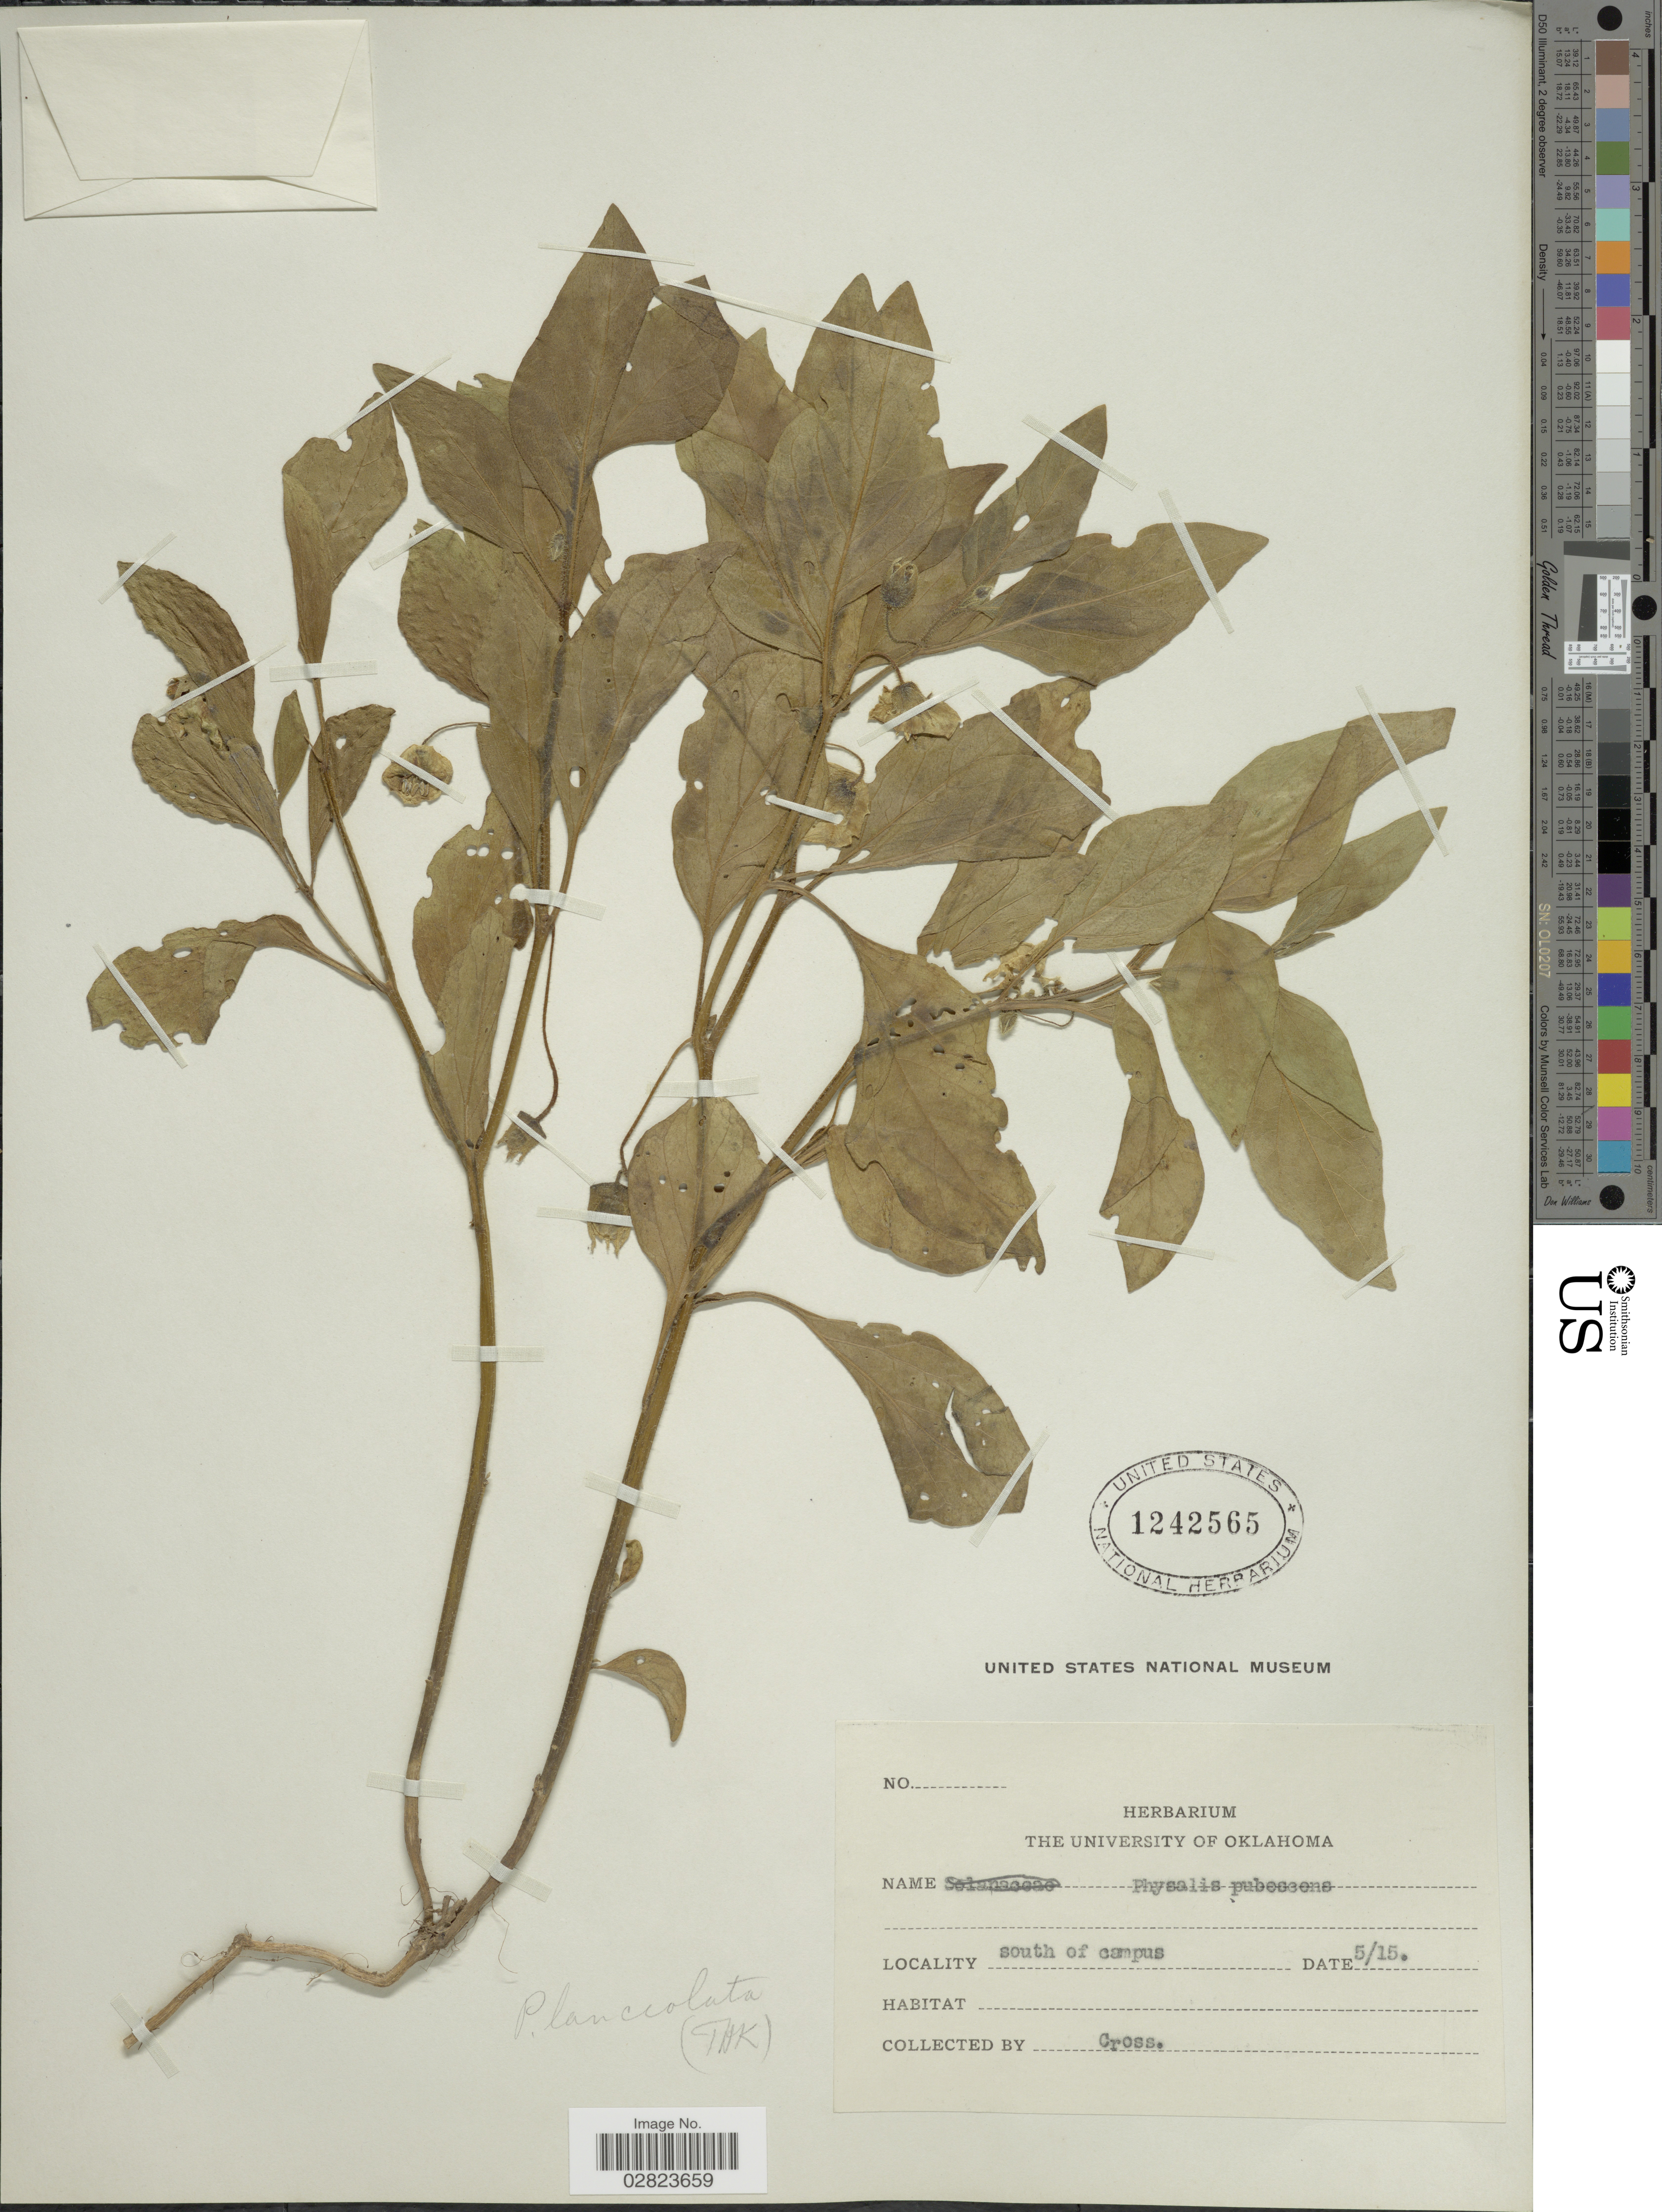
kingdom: Plantae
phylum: Tracheophyta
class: Magnoliopsida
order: Solanales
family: Solanaceae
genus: Physalis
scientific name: Physalis lanceolata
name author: Michx.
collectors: Cross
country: United States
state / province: Oklahoma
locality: South of campus.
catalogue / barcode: US 1242565